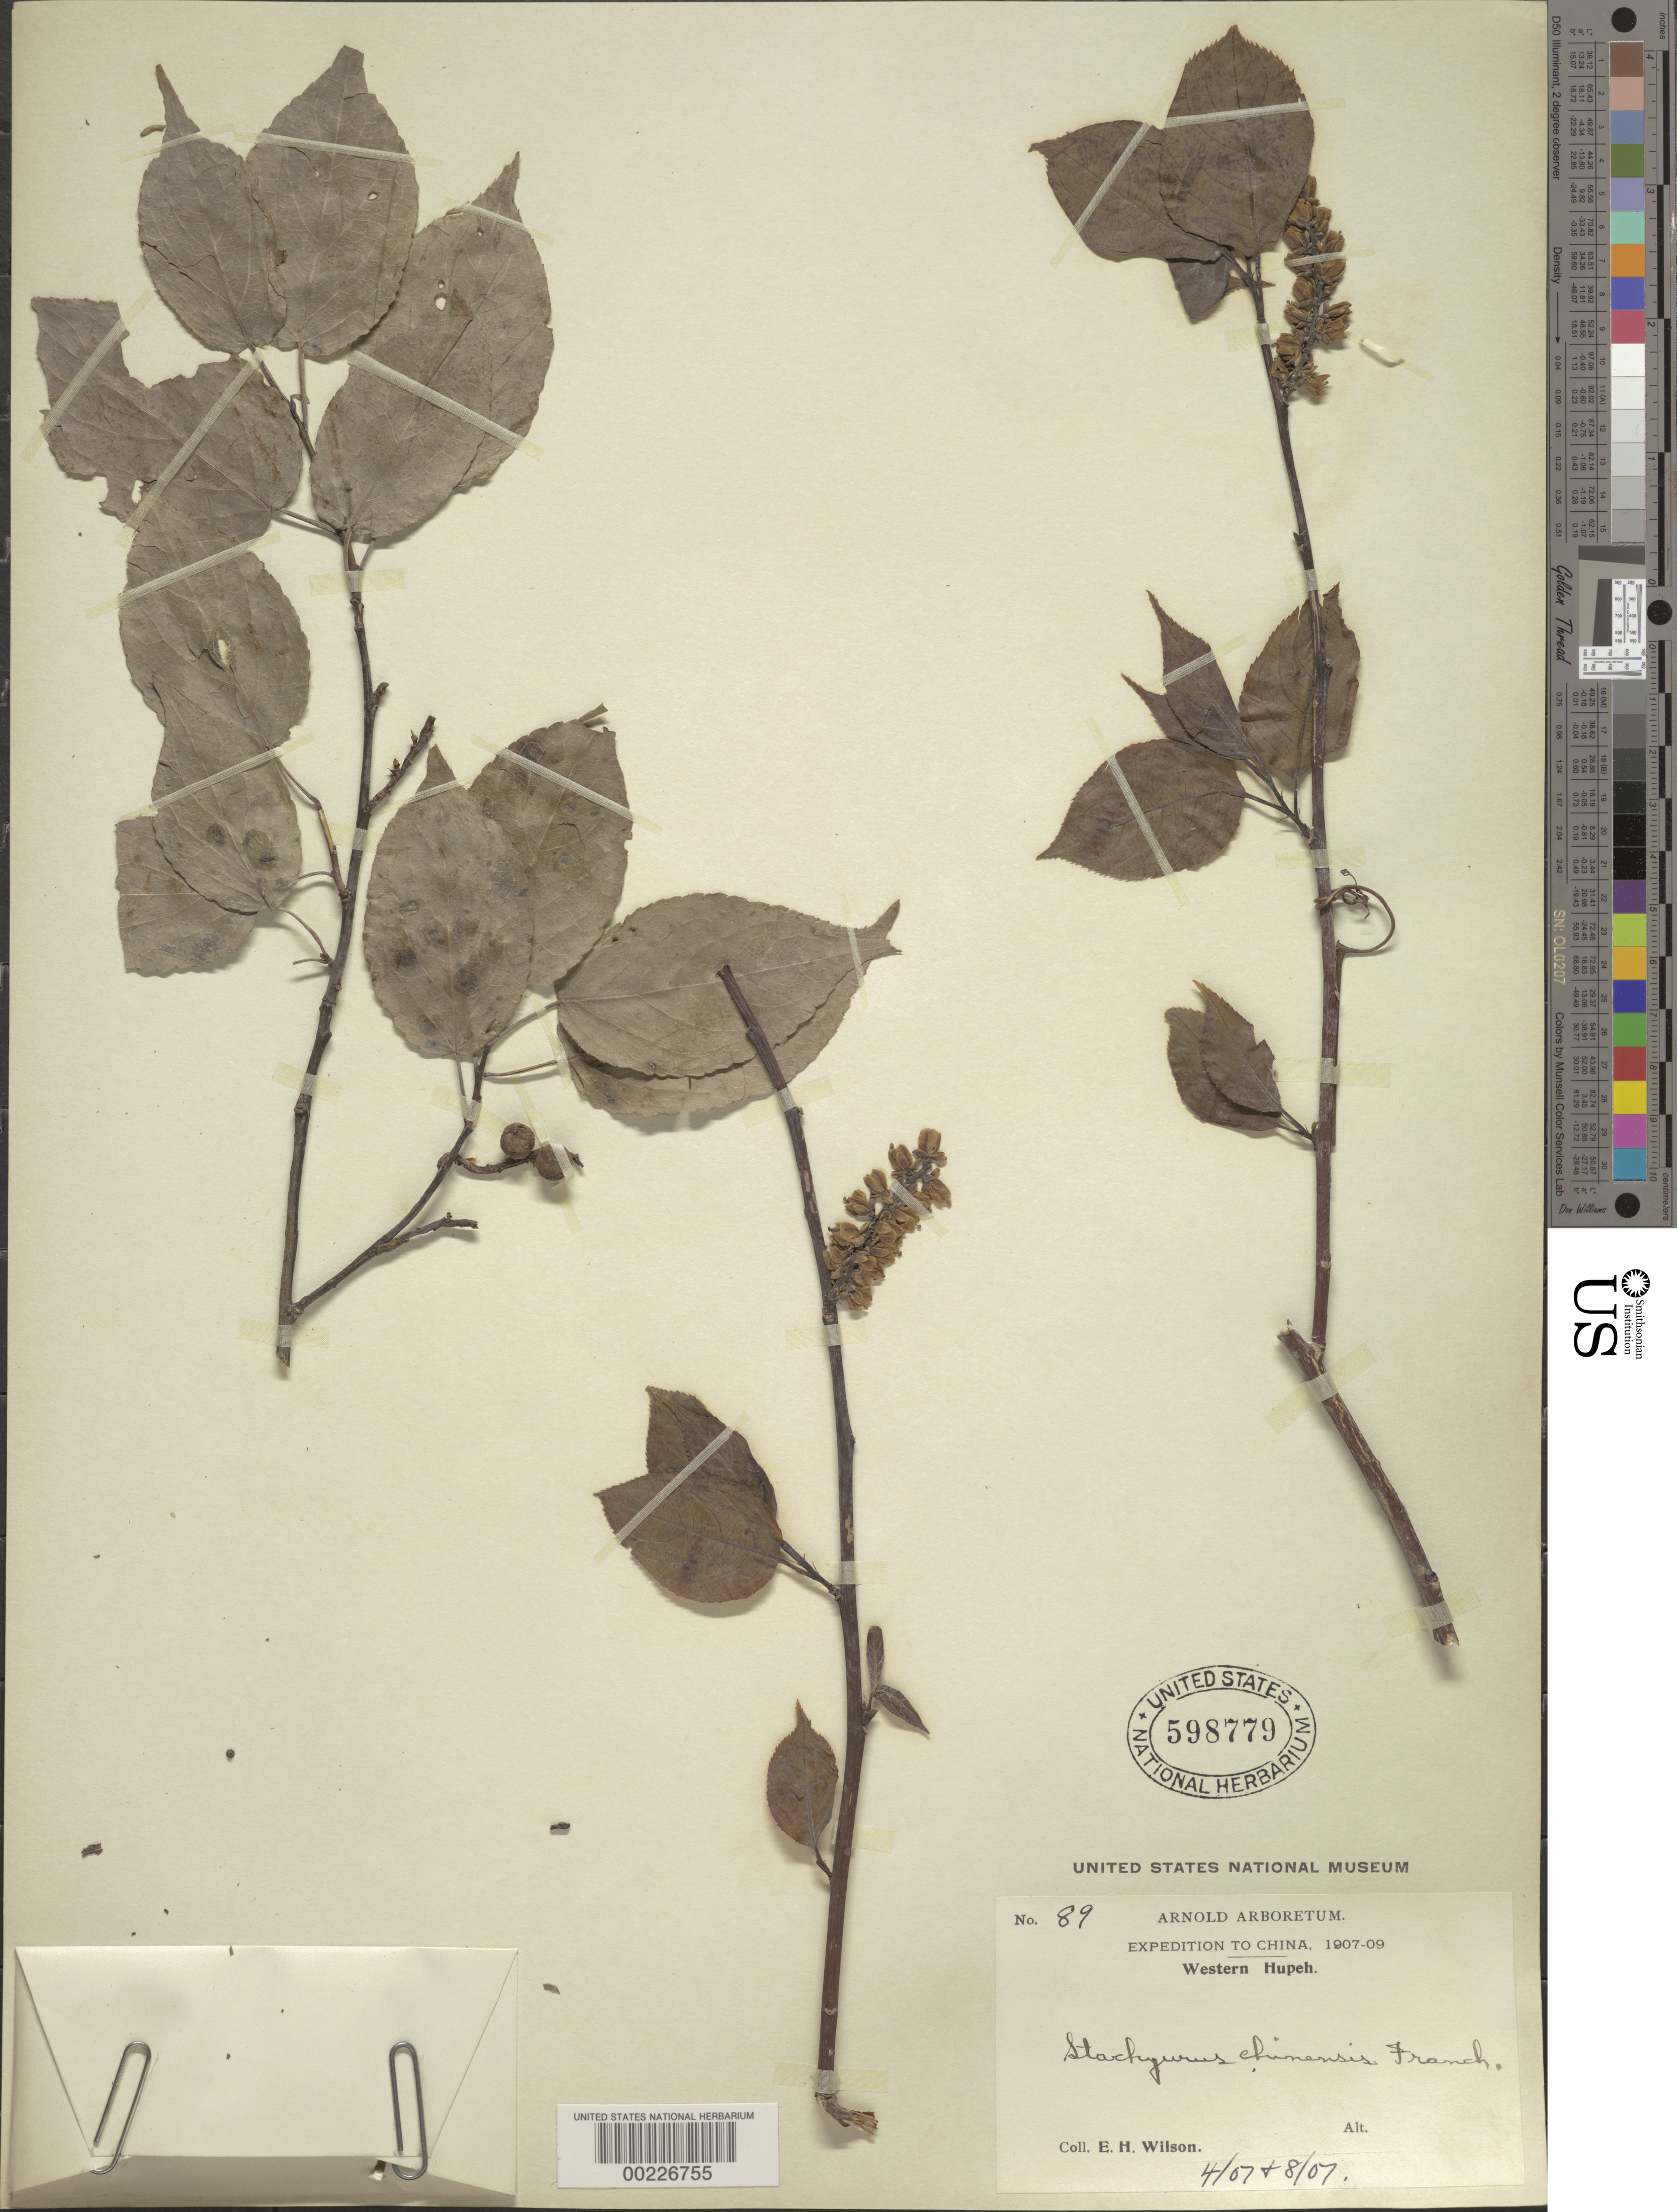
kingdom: Plantae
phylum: Tracheophyta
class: Magnoliopsida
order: Crossosomatales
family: Stachyuraceae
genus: Stachyurus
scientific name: Stachyurus chinensis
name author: Franch.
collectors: E. H. Wilson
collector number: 89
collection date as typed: Apr 1907 and -- Aug 1907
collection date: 1907-04,1907-08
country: China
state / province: Hubei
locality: Western hupeh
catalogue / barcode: US 598779